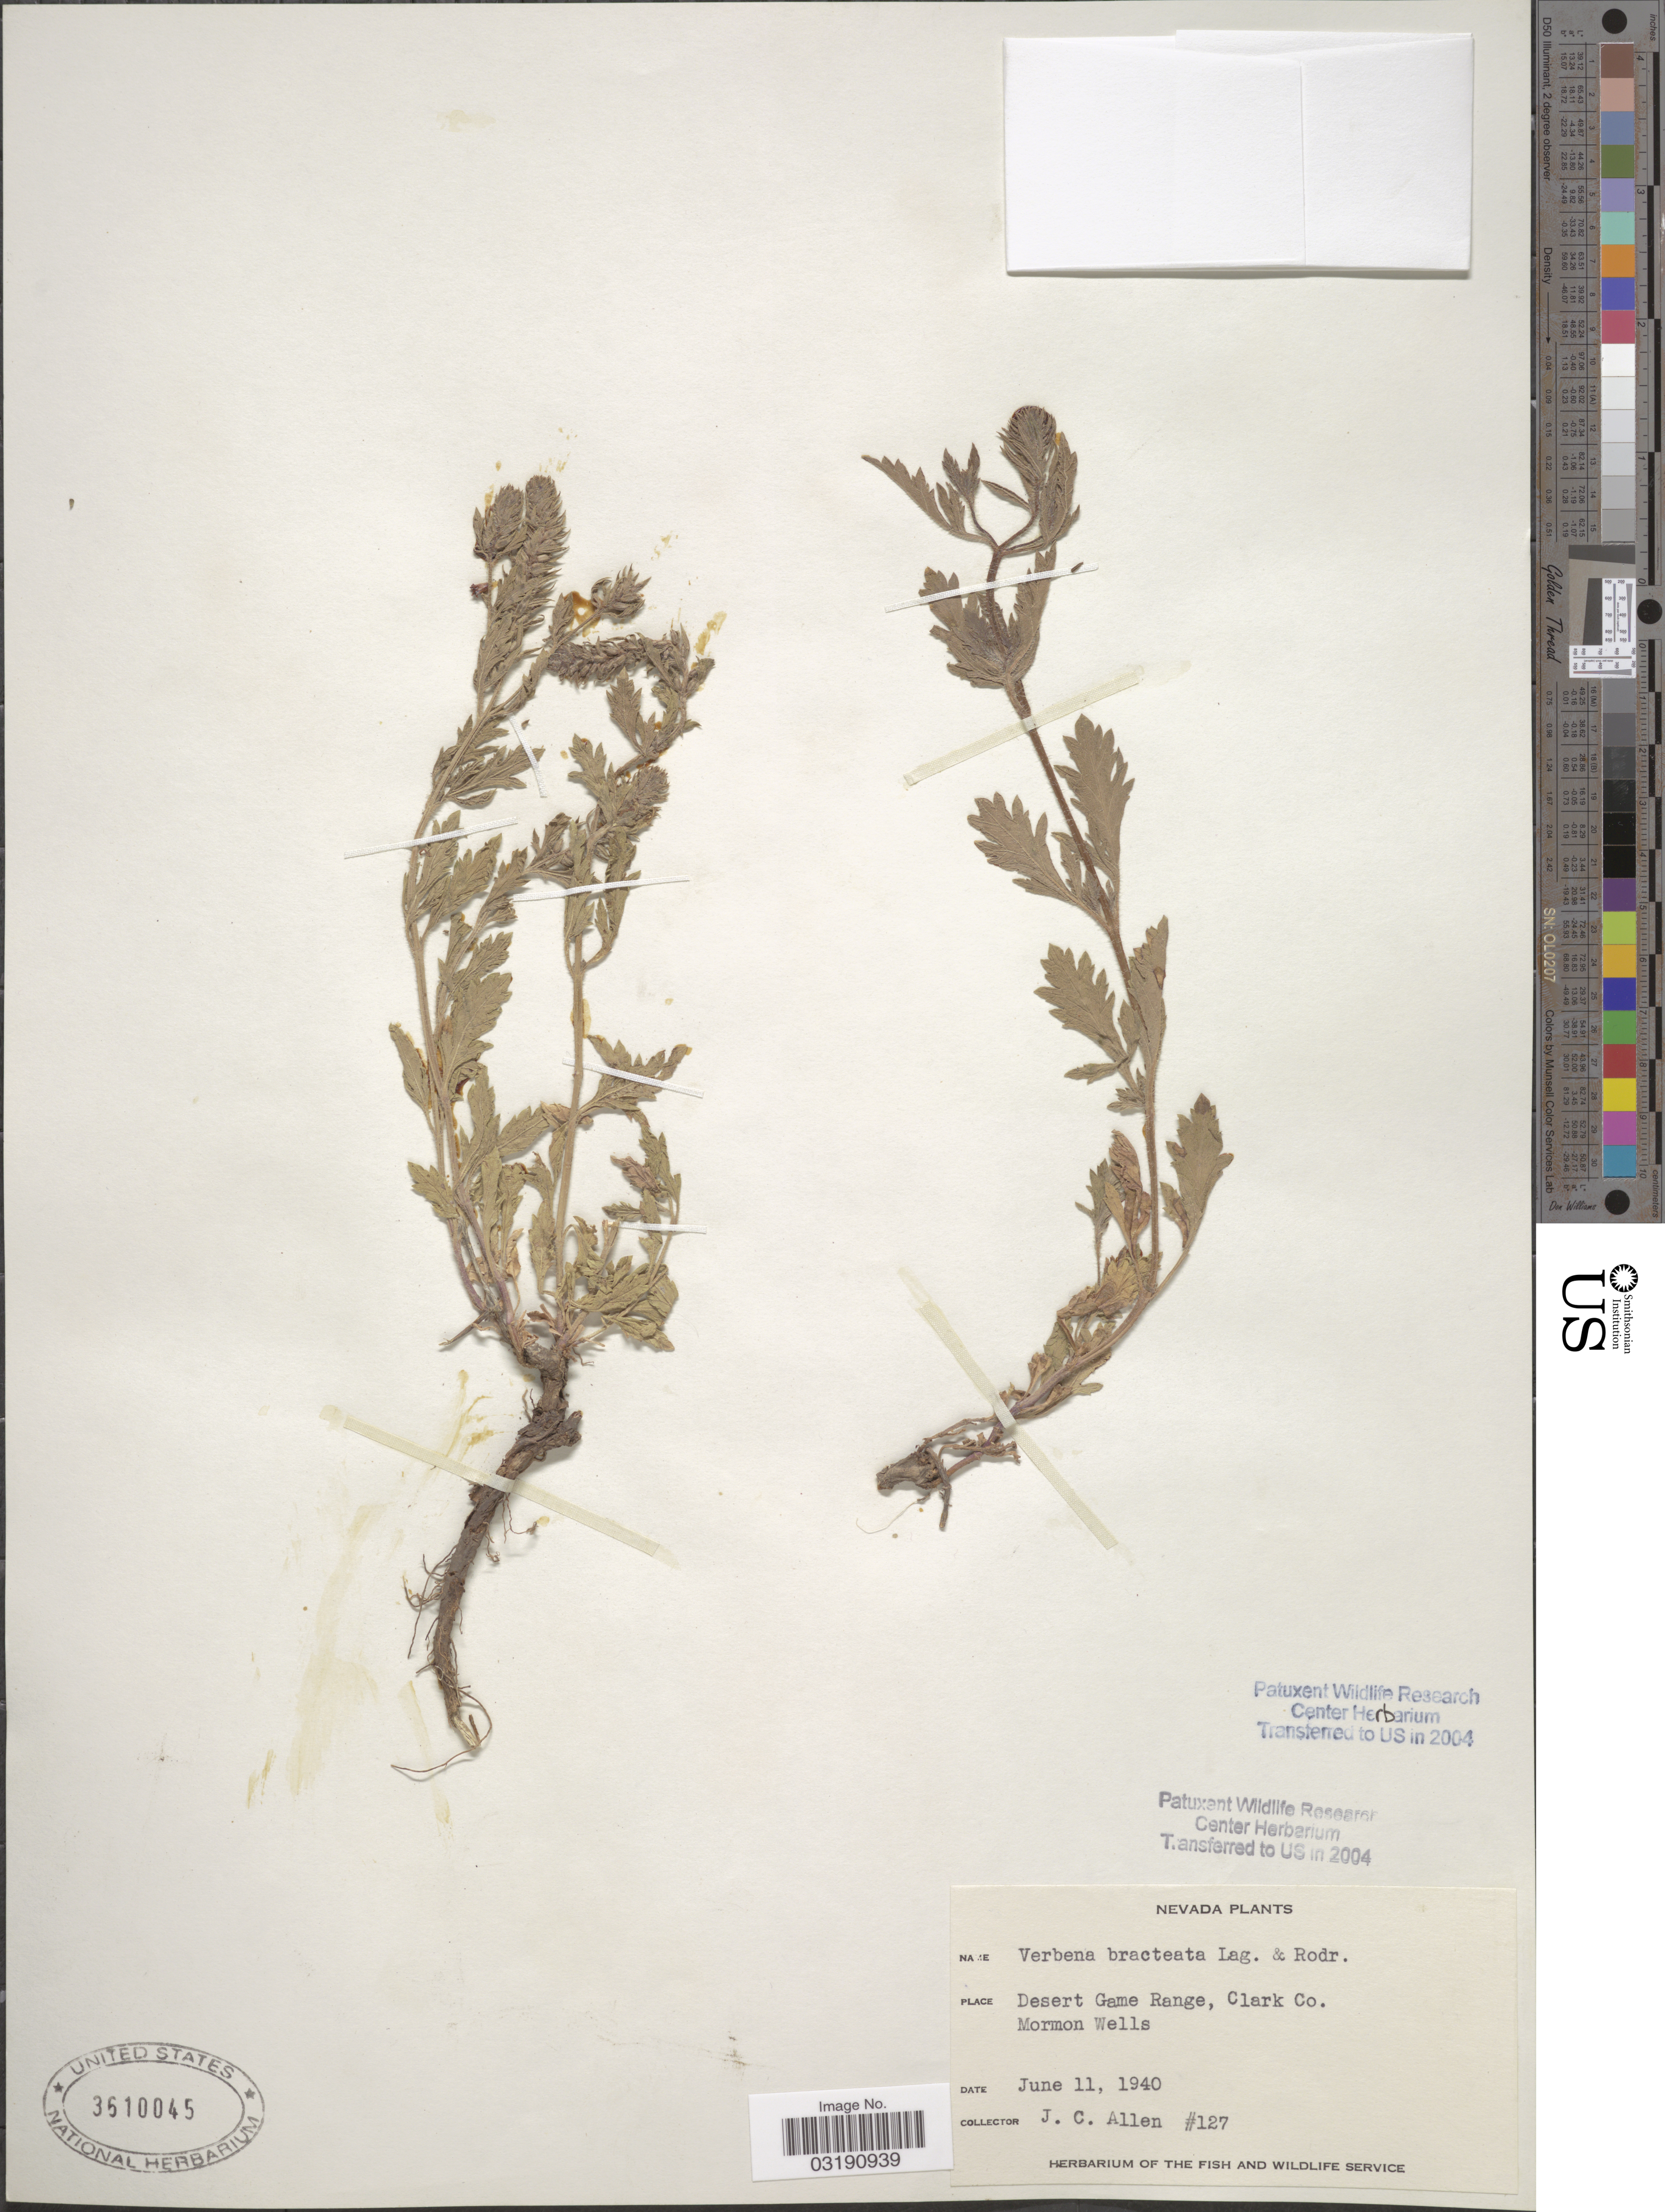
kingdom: Plantae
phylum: Tracheophyta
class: Magnoliopsida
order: Lamiales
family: Verbenaceae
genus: Verbena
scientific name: Verbena bracteata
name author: Cav. ex Lag. & Rodr.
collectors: J. C. Allen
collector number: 127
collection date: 1940-06-11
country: United States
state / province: Nevada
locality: Desert Game Range, Clark Co. Mormon Wells.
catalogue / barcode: US 3610045